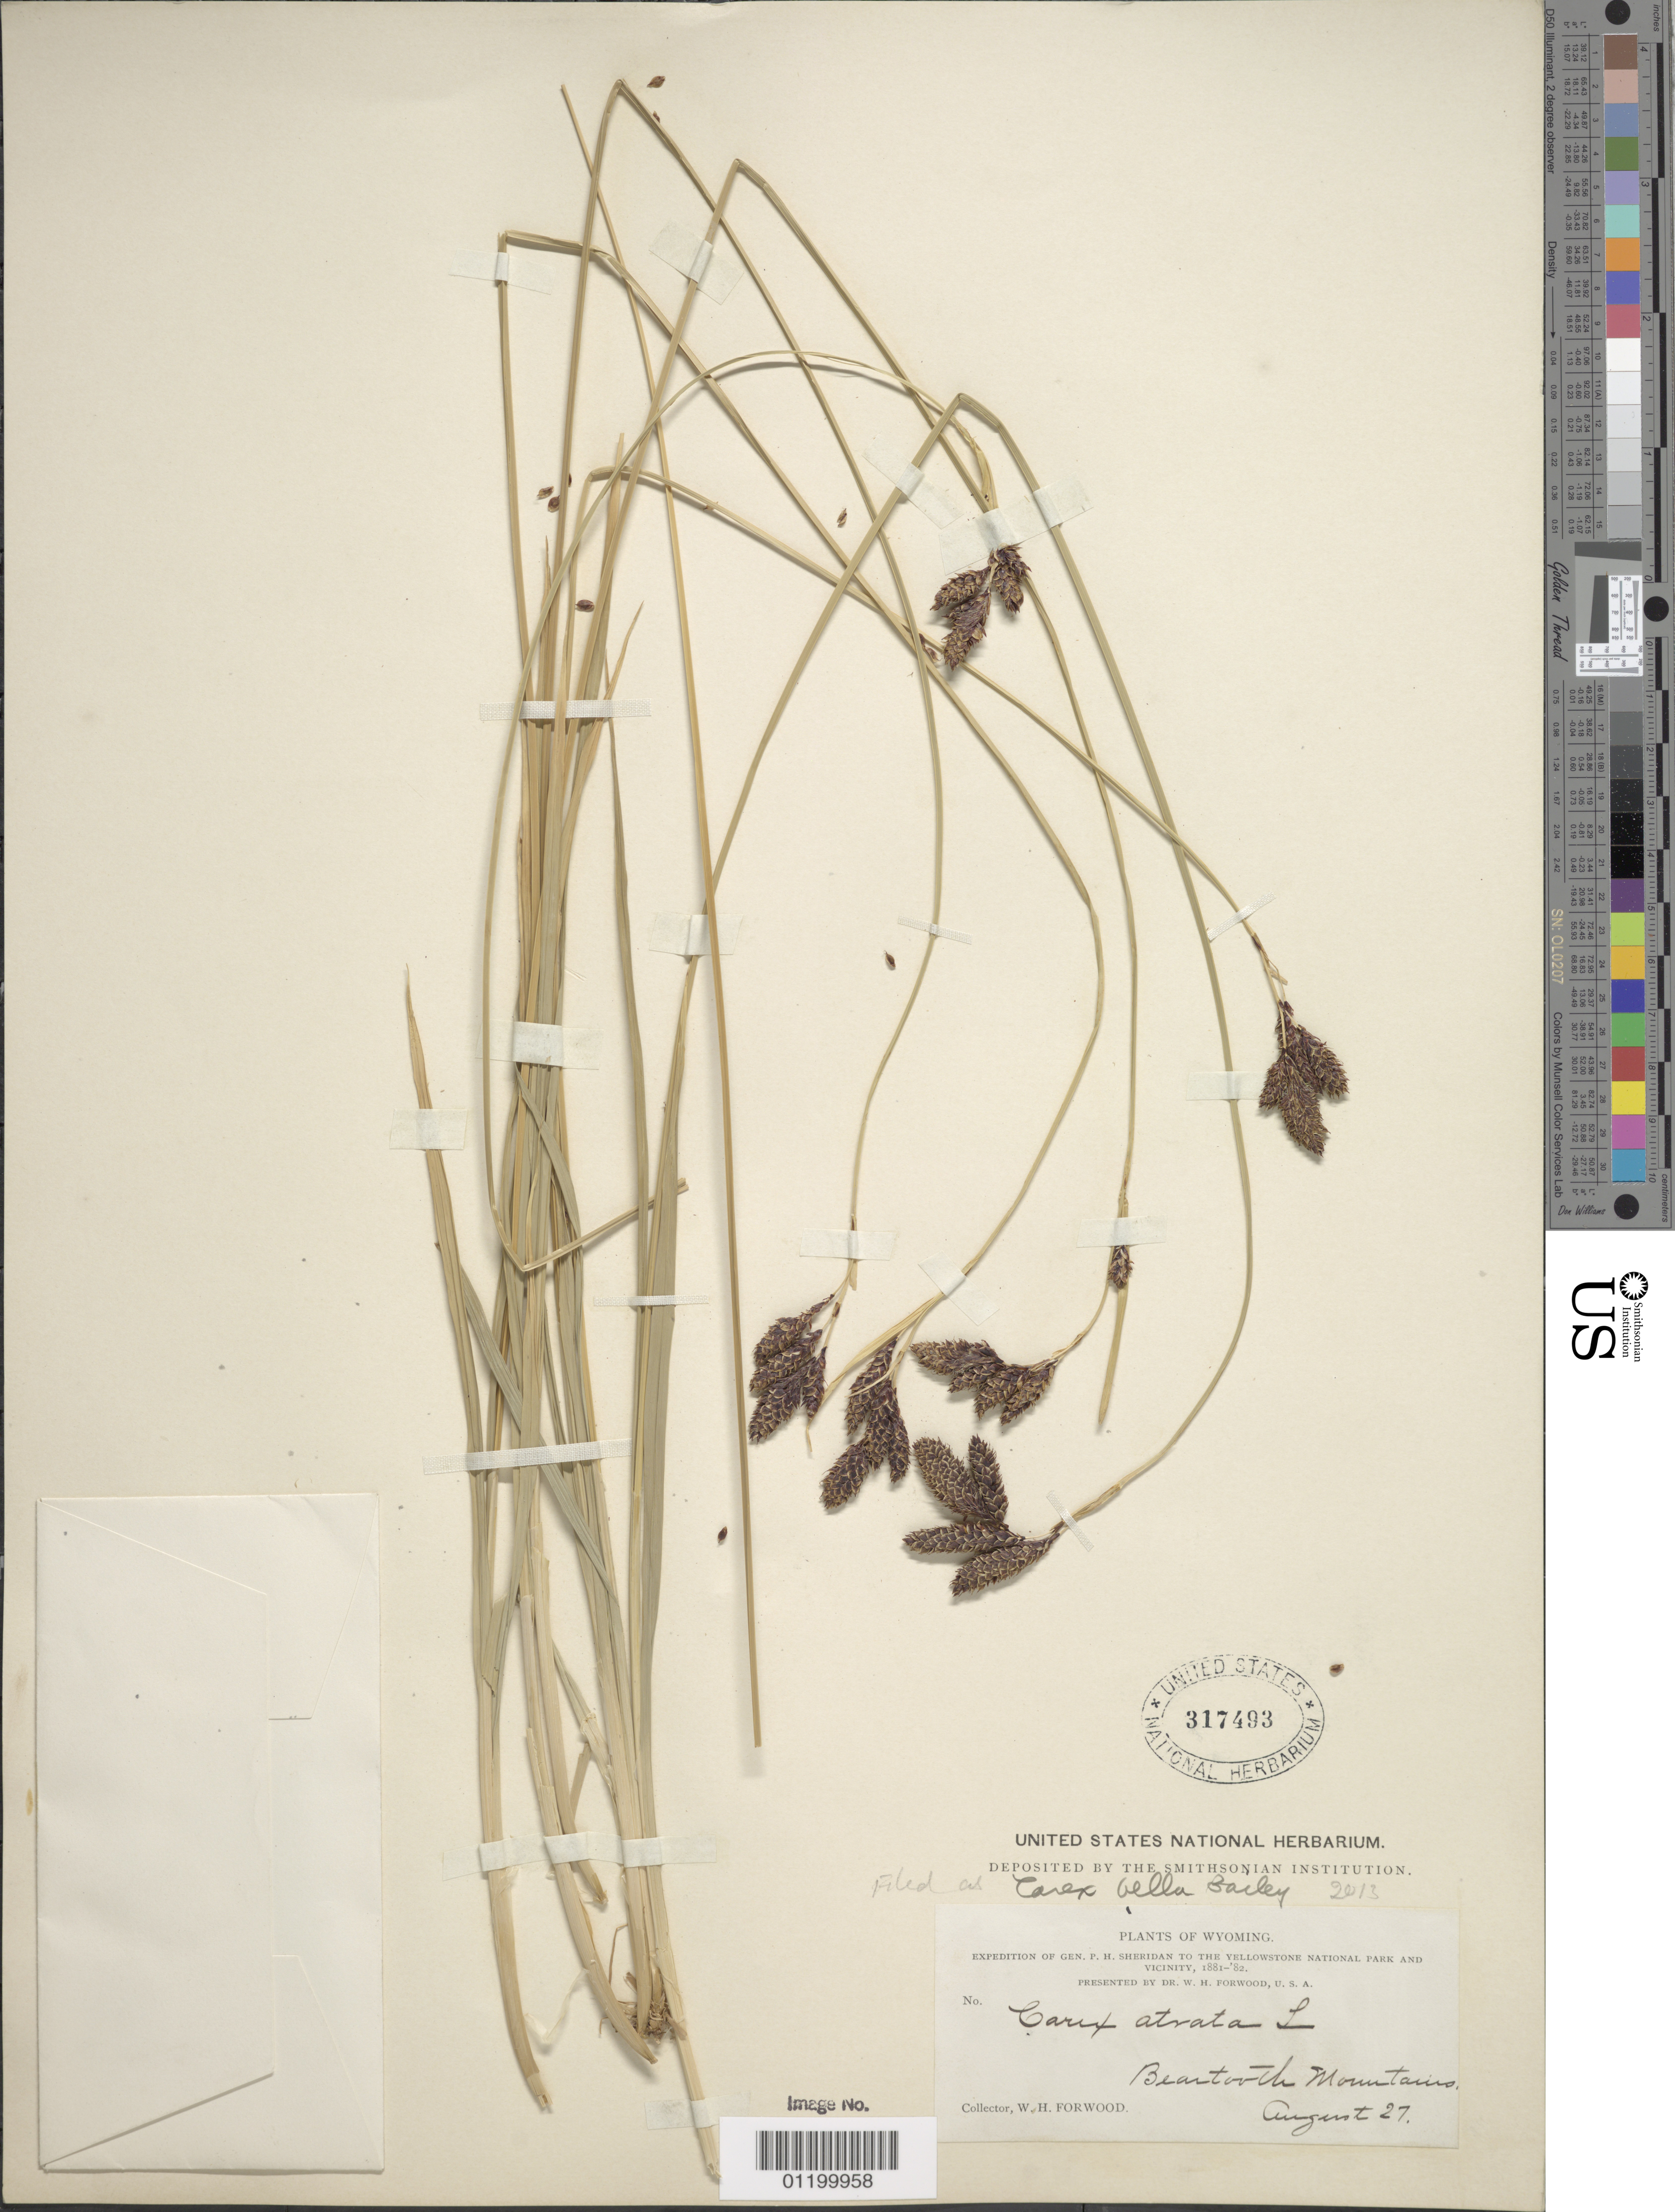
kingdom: Plantae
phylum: Tracheophyta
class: Liliopsida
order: Poales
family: Cyperaceae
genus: Carex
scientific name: Carex bella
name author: L.H. Bailey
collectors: W. Forwood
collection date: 1881-08-27 or 1882-08-27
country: United States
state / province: Wyoming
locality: Beartooth Mts.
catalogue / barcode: US 317493